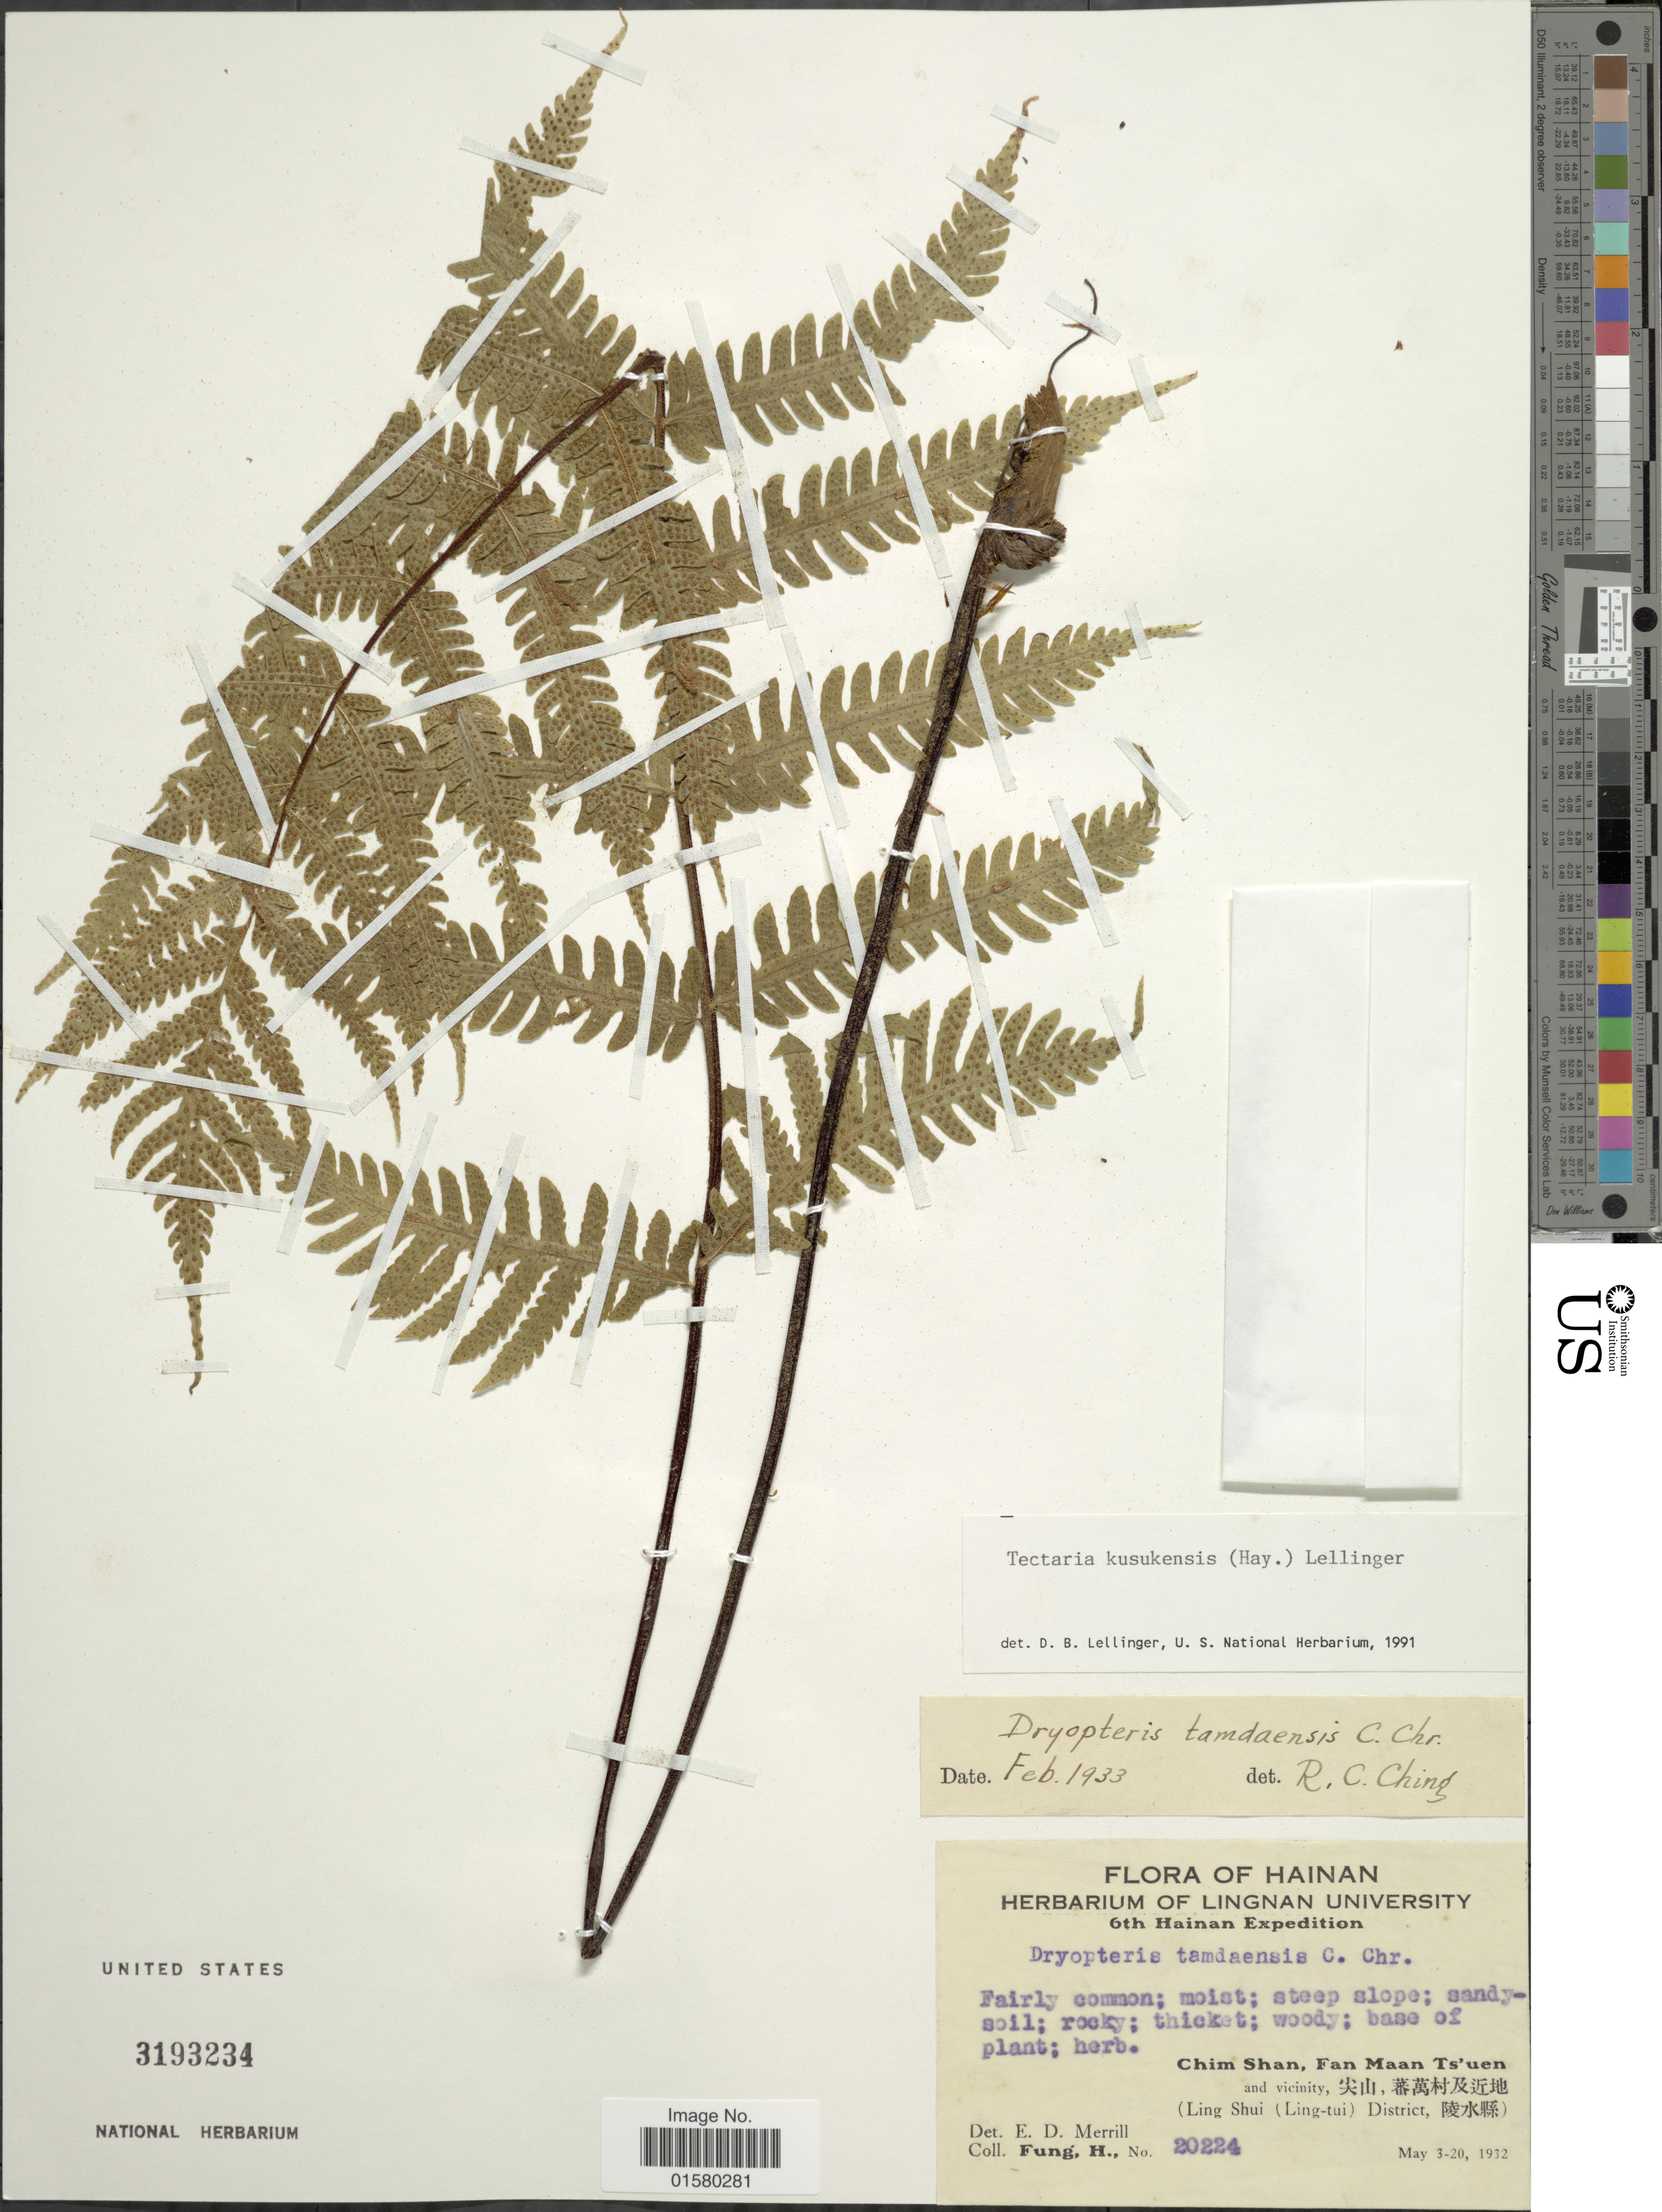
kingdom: Plantae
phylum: Tracheophyta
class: Polypodiopsida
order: Polypodiales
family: Tectariaceae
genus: Tectaria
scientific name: Tectaria kusukusensis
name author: (Hayata) Lellinger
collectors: H. Fung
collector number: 20224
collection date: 1932-05-03/1932-05-20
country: China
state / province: Hainan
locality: Chim Shan, Fan Maan Ts'uen and vicinity, Ling Shui (Ling-tui) District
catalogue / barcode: US 3193234